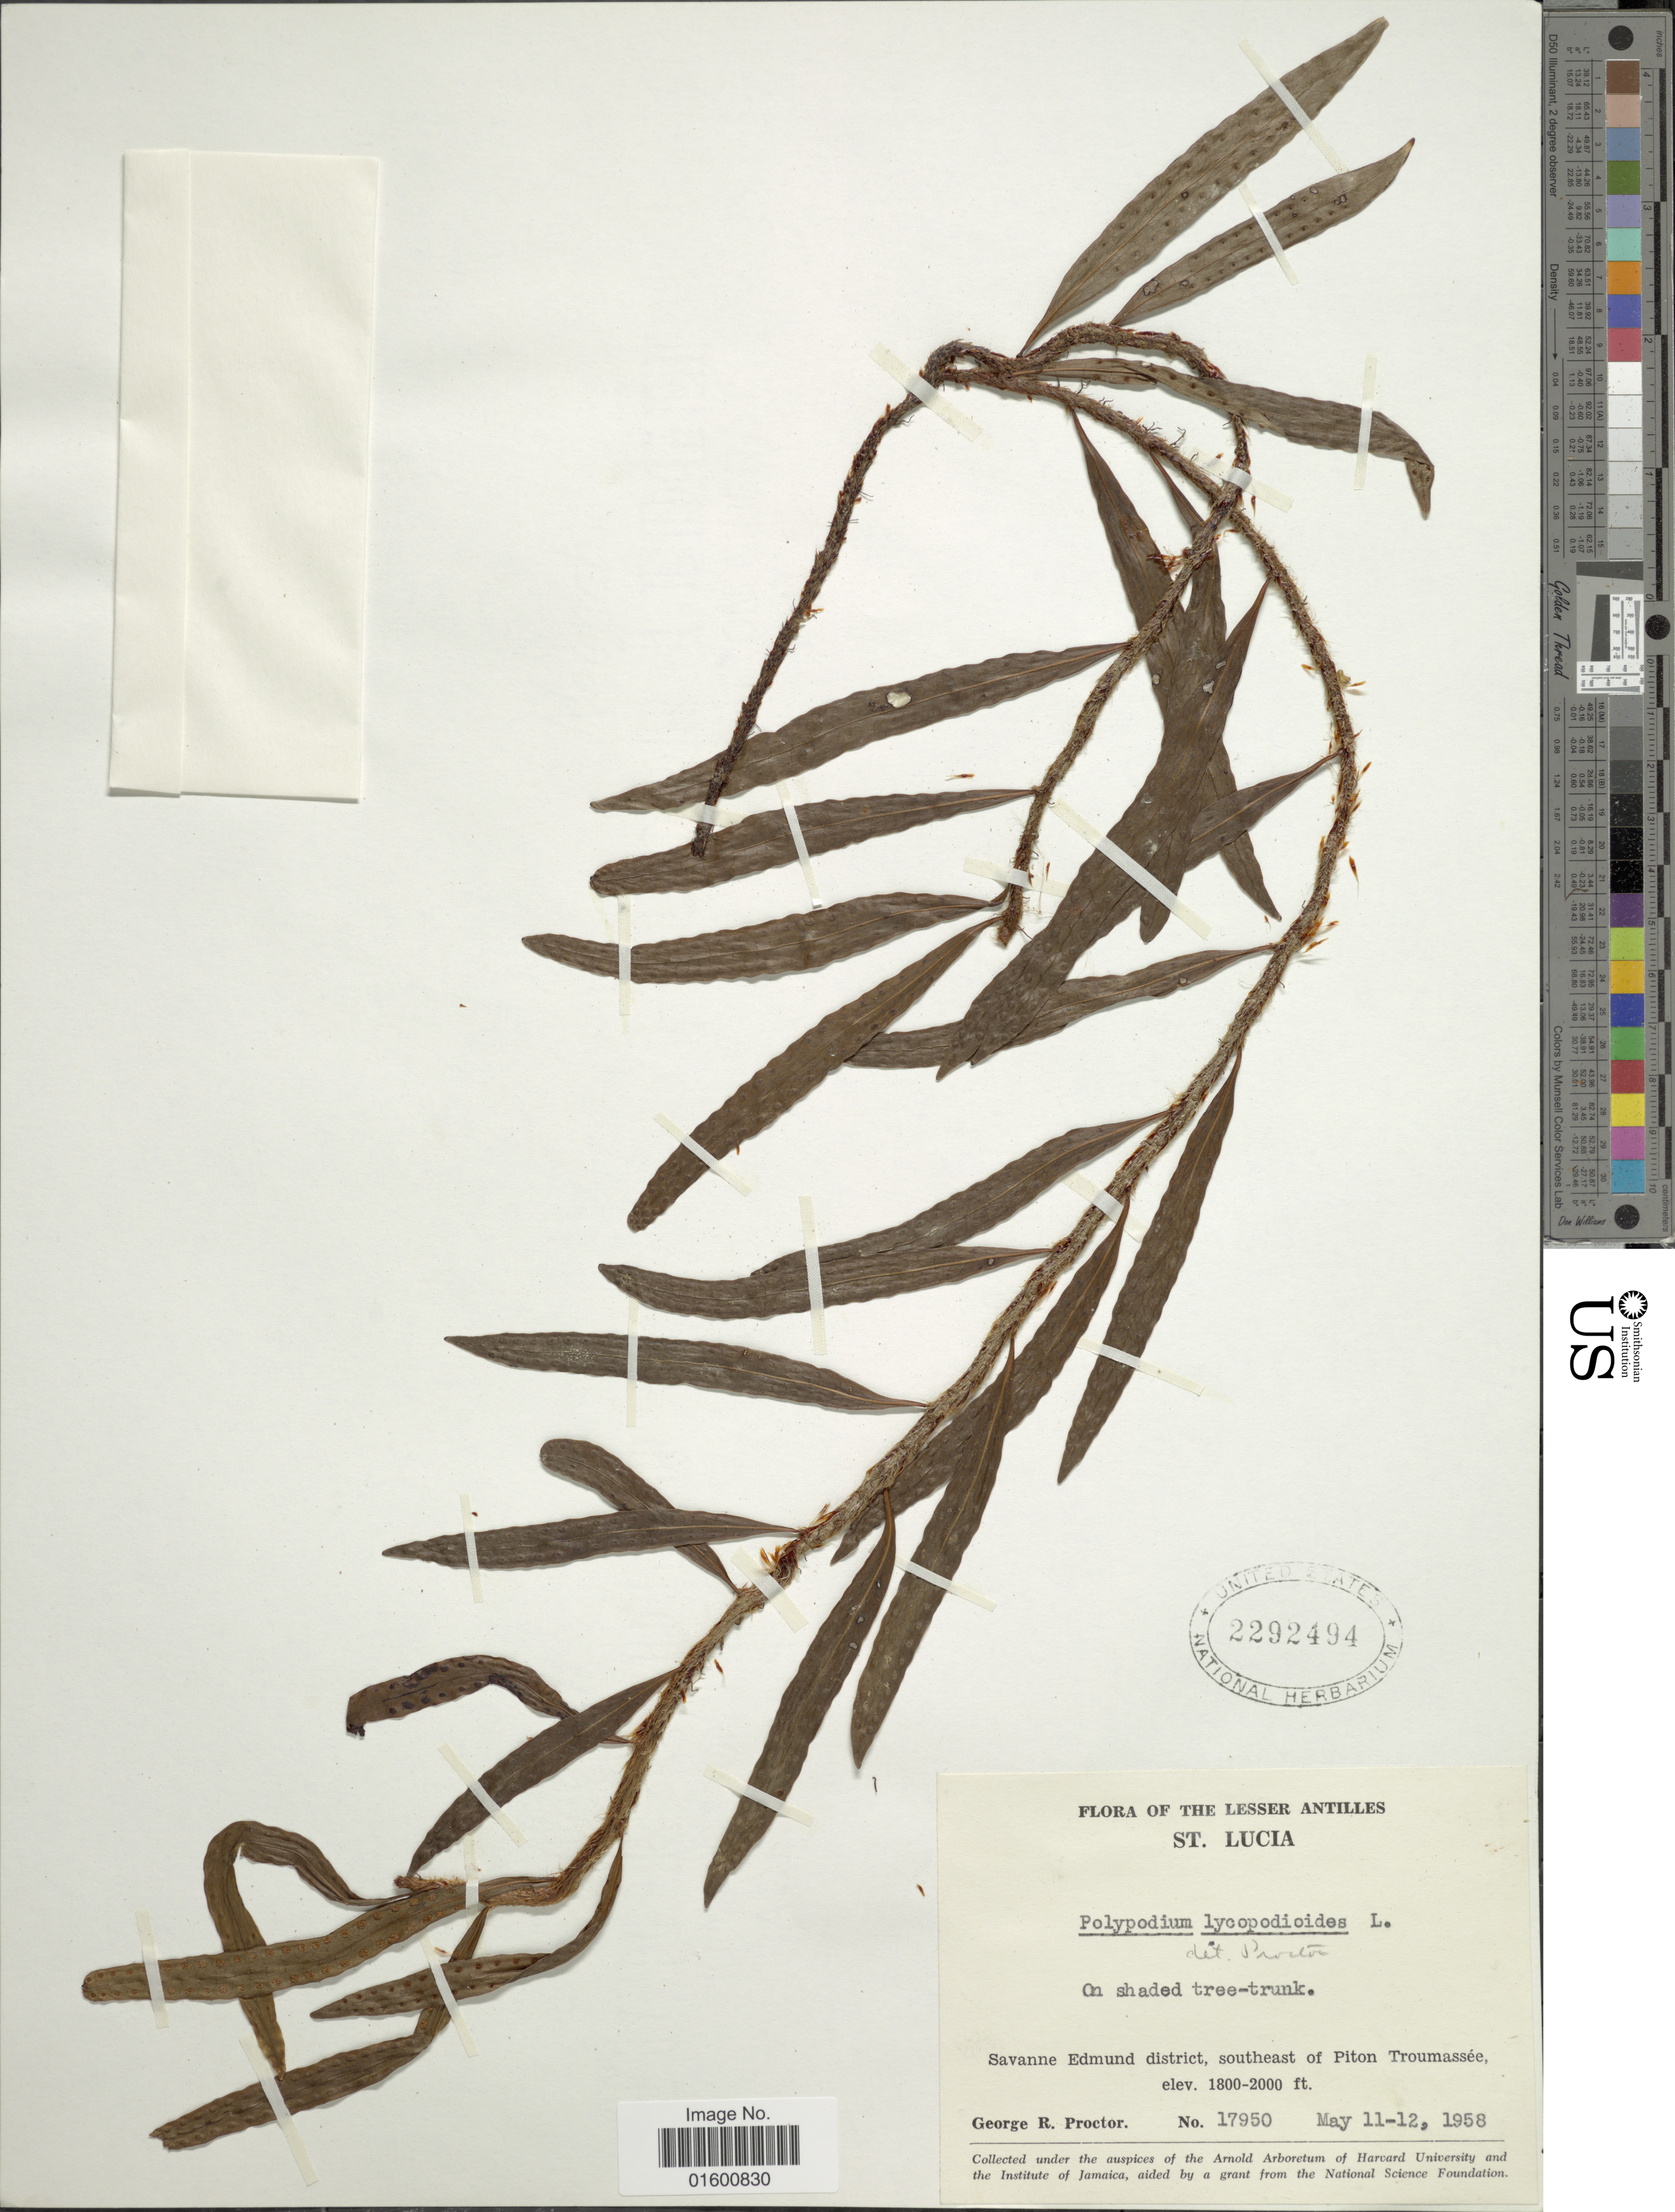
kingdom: Plantae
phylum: Tracheophyta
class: Polypodiopsida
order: Polypodiales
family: Polypodiaceae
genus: Microgramma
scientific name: Microgramma lycopodioides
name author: (L.) Copel.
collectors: G. Proctor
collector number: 17950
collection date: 1958-05-11/1958-05-12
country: St. Lucia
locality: Lesser Antilles, St. Lucia, Savanne Edmund district, southeast of Piton Troumassee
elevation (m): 549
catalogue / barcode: US 2292494